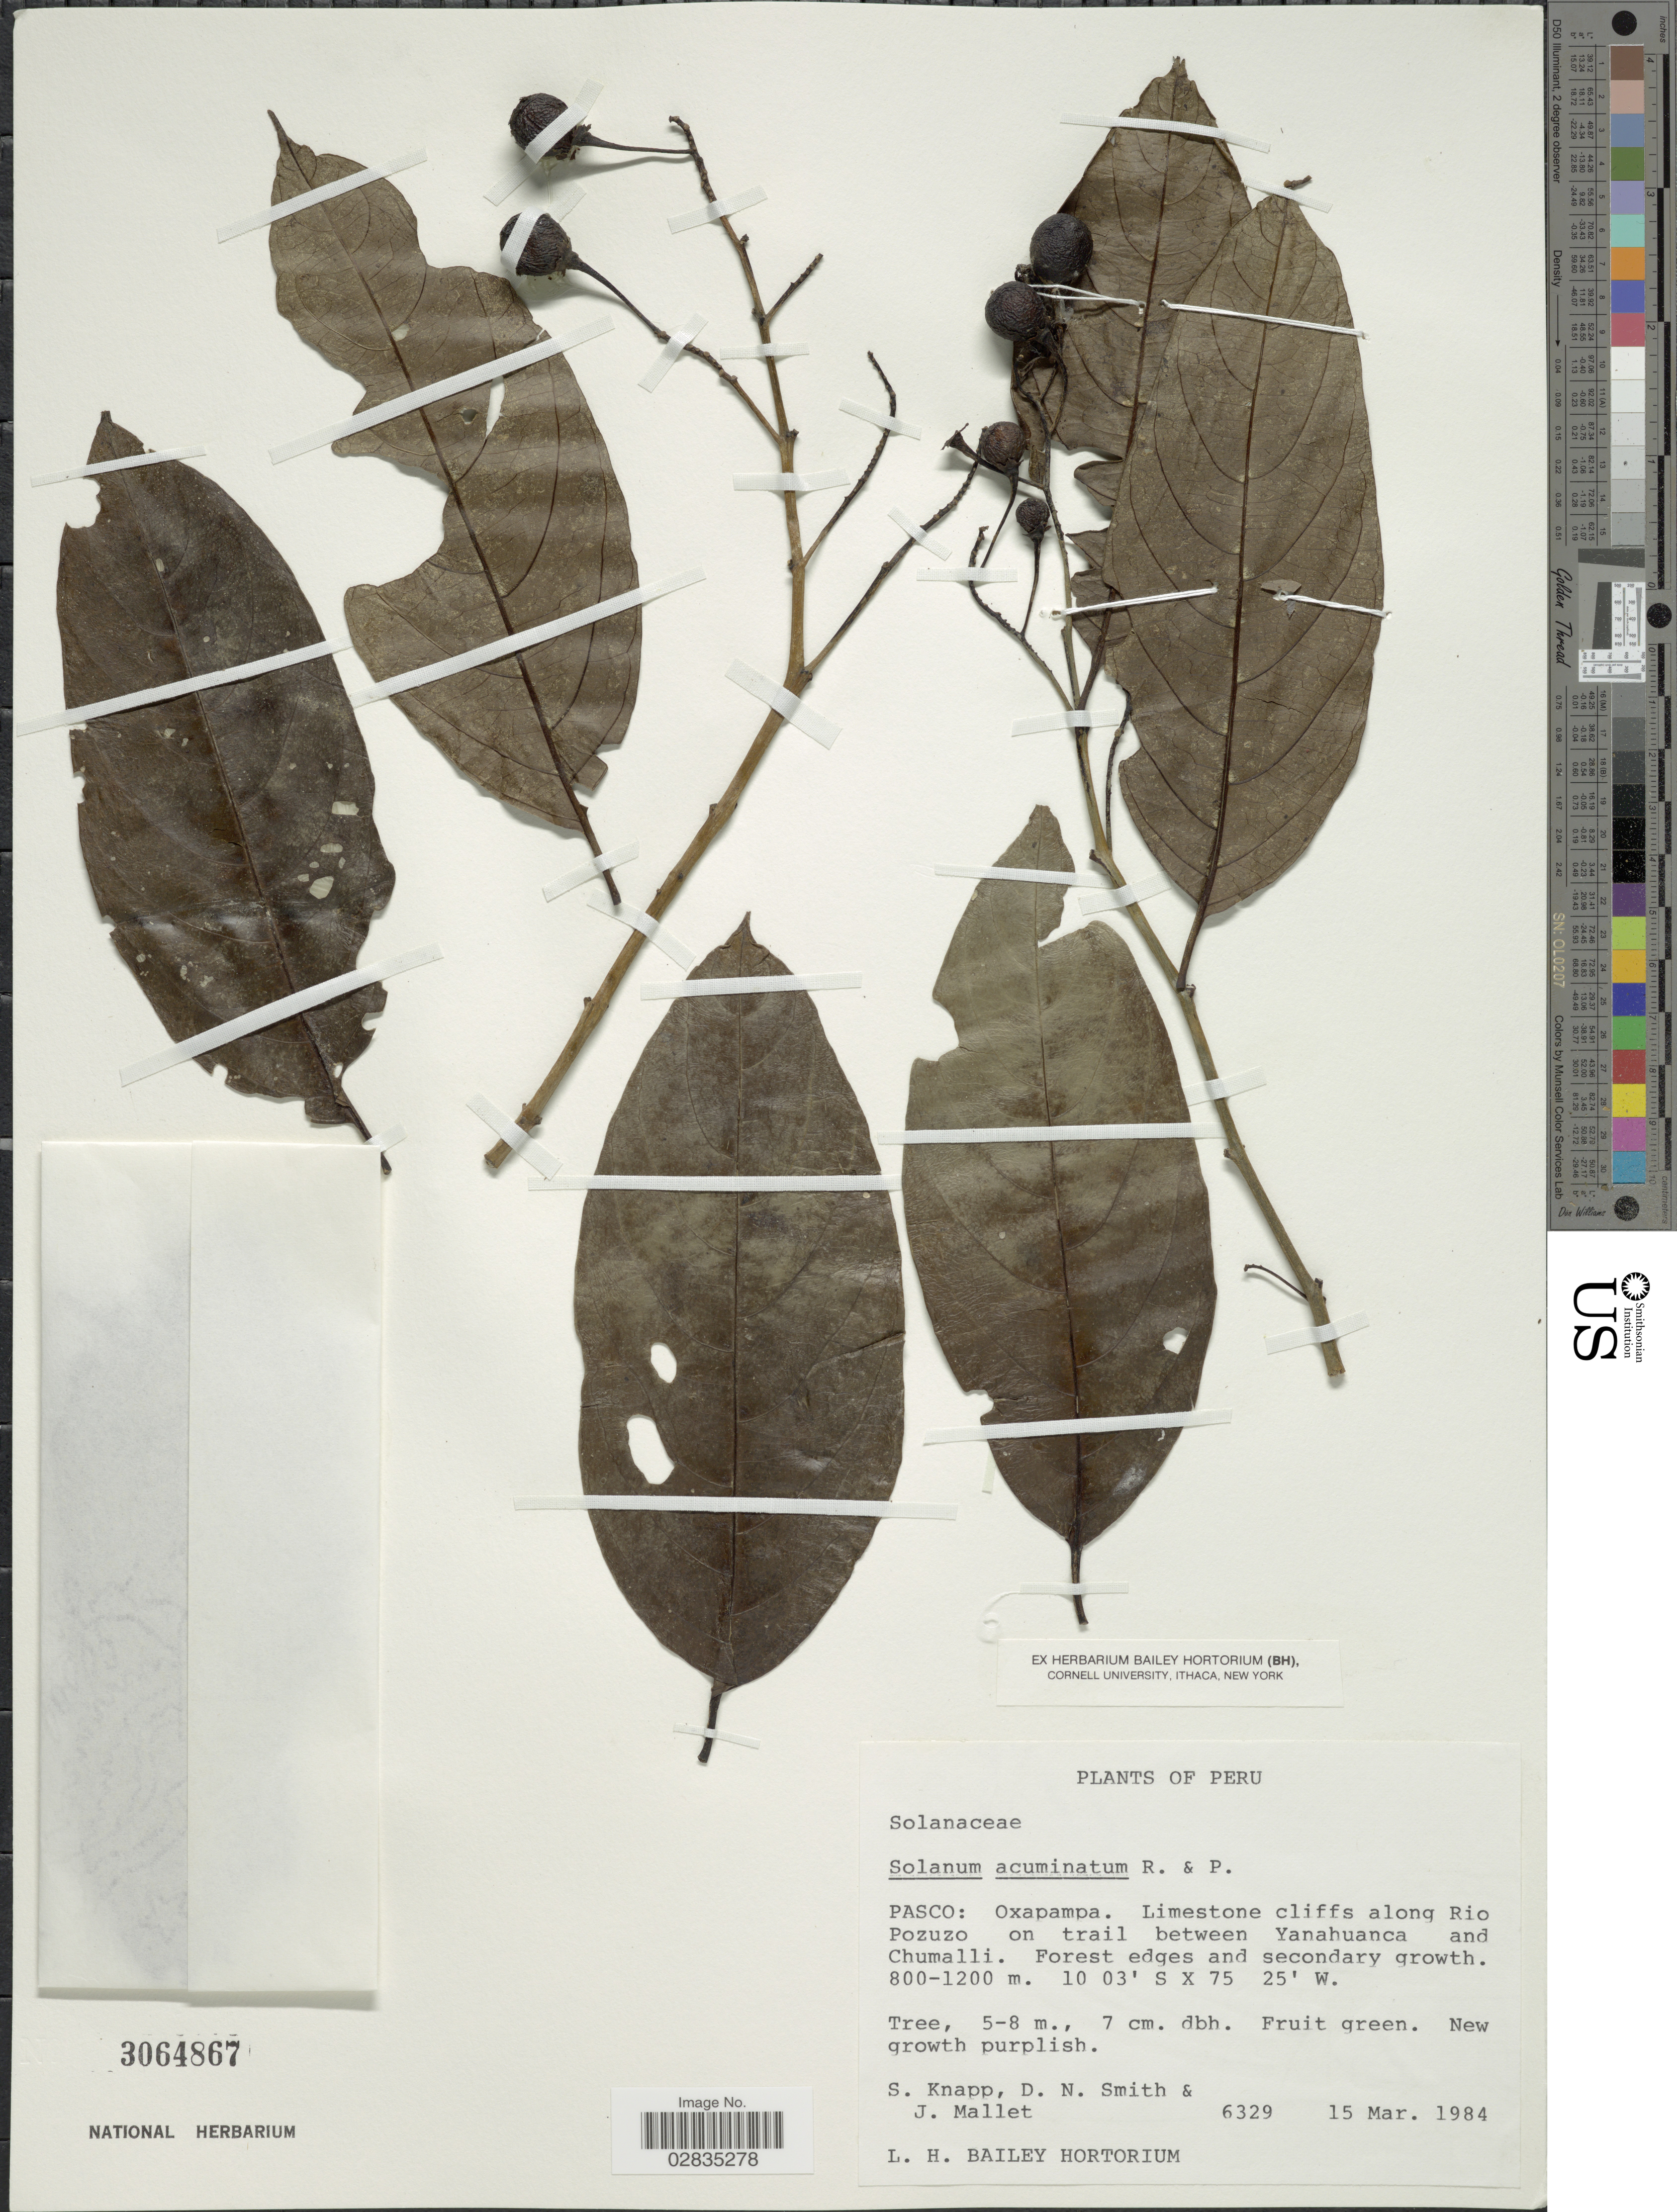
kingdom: Plantae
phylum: Tracheophyta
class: Magnoliopsida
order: Solanales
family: Solanaceae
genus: Solanum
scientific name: Solanum acuminatum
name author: Ruiz & Pav.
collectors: S. Knapp, D. Smith & J. Mallet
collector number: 6329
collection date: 1984-03-15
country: Peru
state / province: Pasco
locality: Oxapampa. Limestone cliffs along Rio Pozuzo on trail between Yanahuanca and Chumalli.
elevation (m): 800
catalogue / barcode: US 3064867